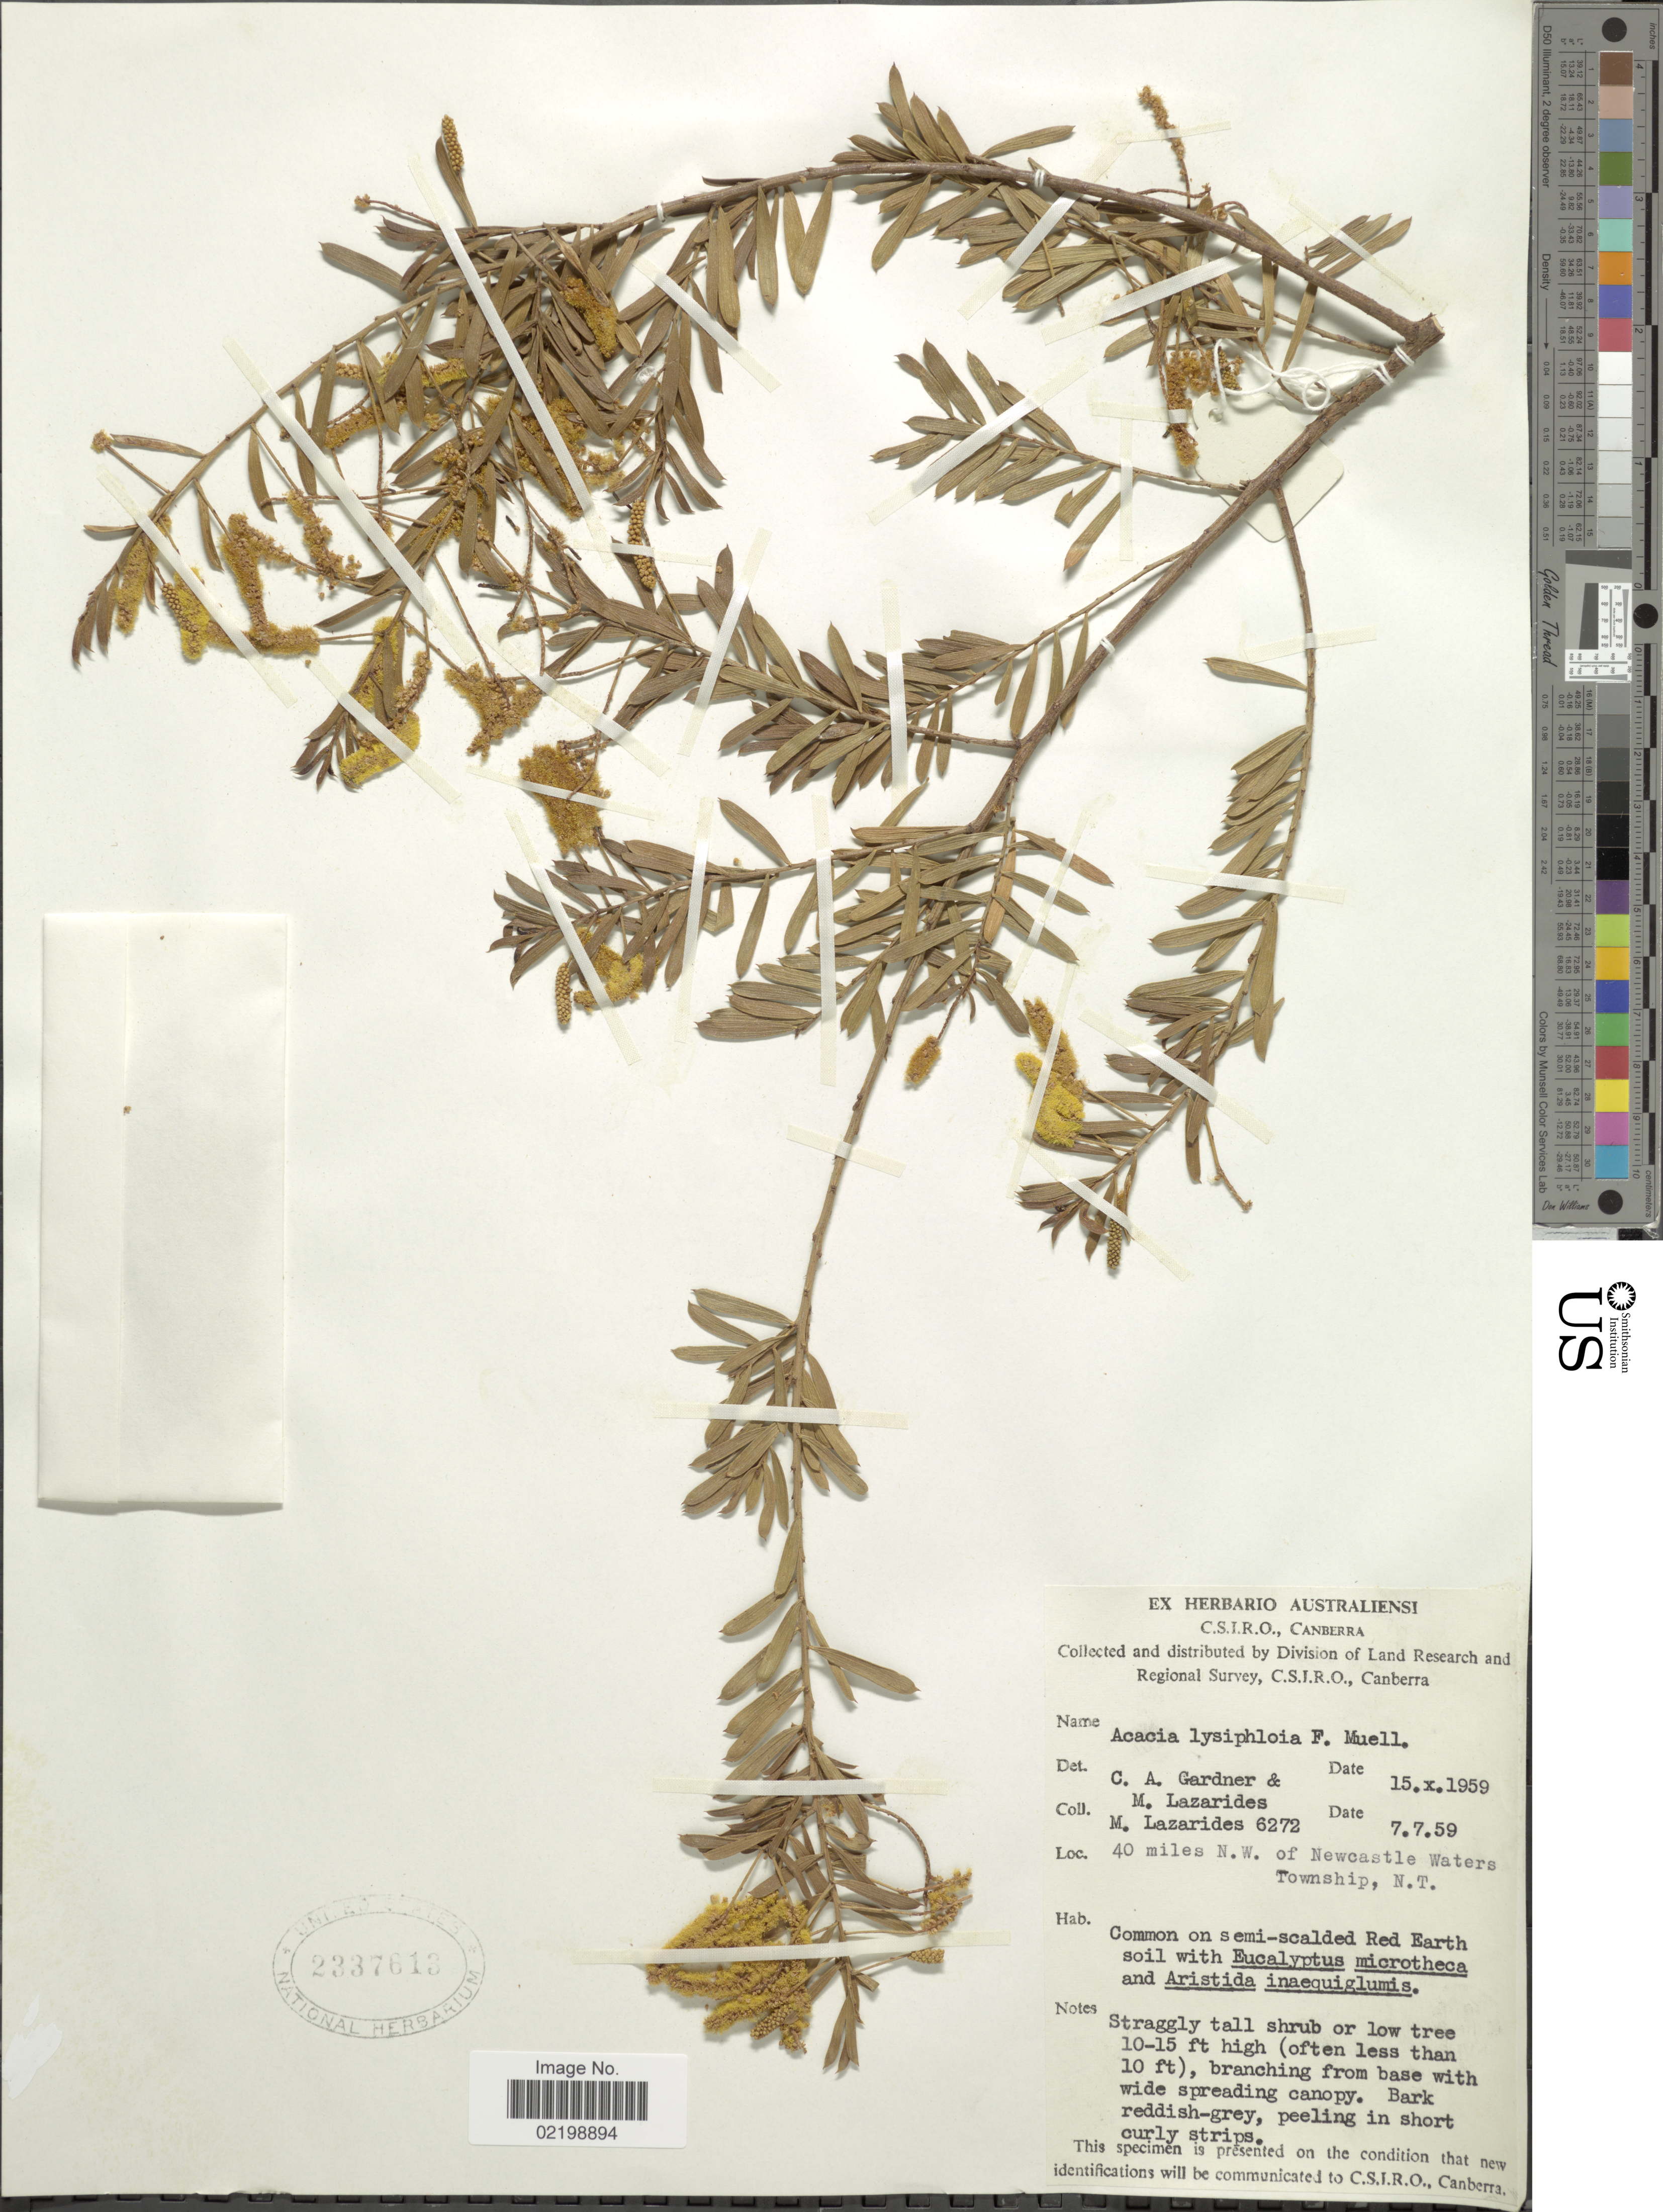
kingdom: Plantae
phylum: Tracheophyta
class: Magnoliopsida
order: Fabales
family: Fabaceae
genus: Acacia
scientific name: Acacia lysiphloia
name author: F. Muell.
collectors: M. Lazarides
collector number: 6272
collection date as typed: Transcribed d/m/y: 7/7/59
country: Australia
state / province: Northern Territory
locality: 40 miles N.W. of Newcastle Waters, Township, N.T.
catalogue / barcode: US 2337613